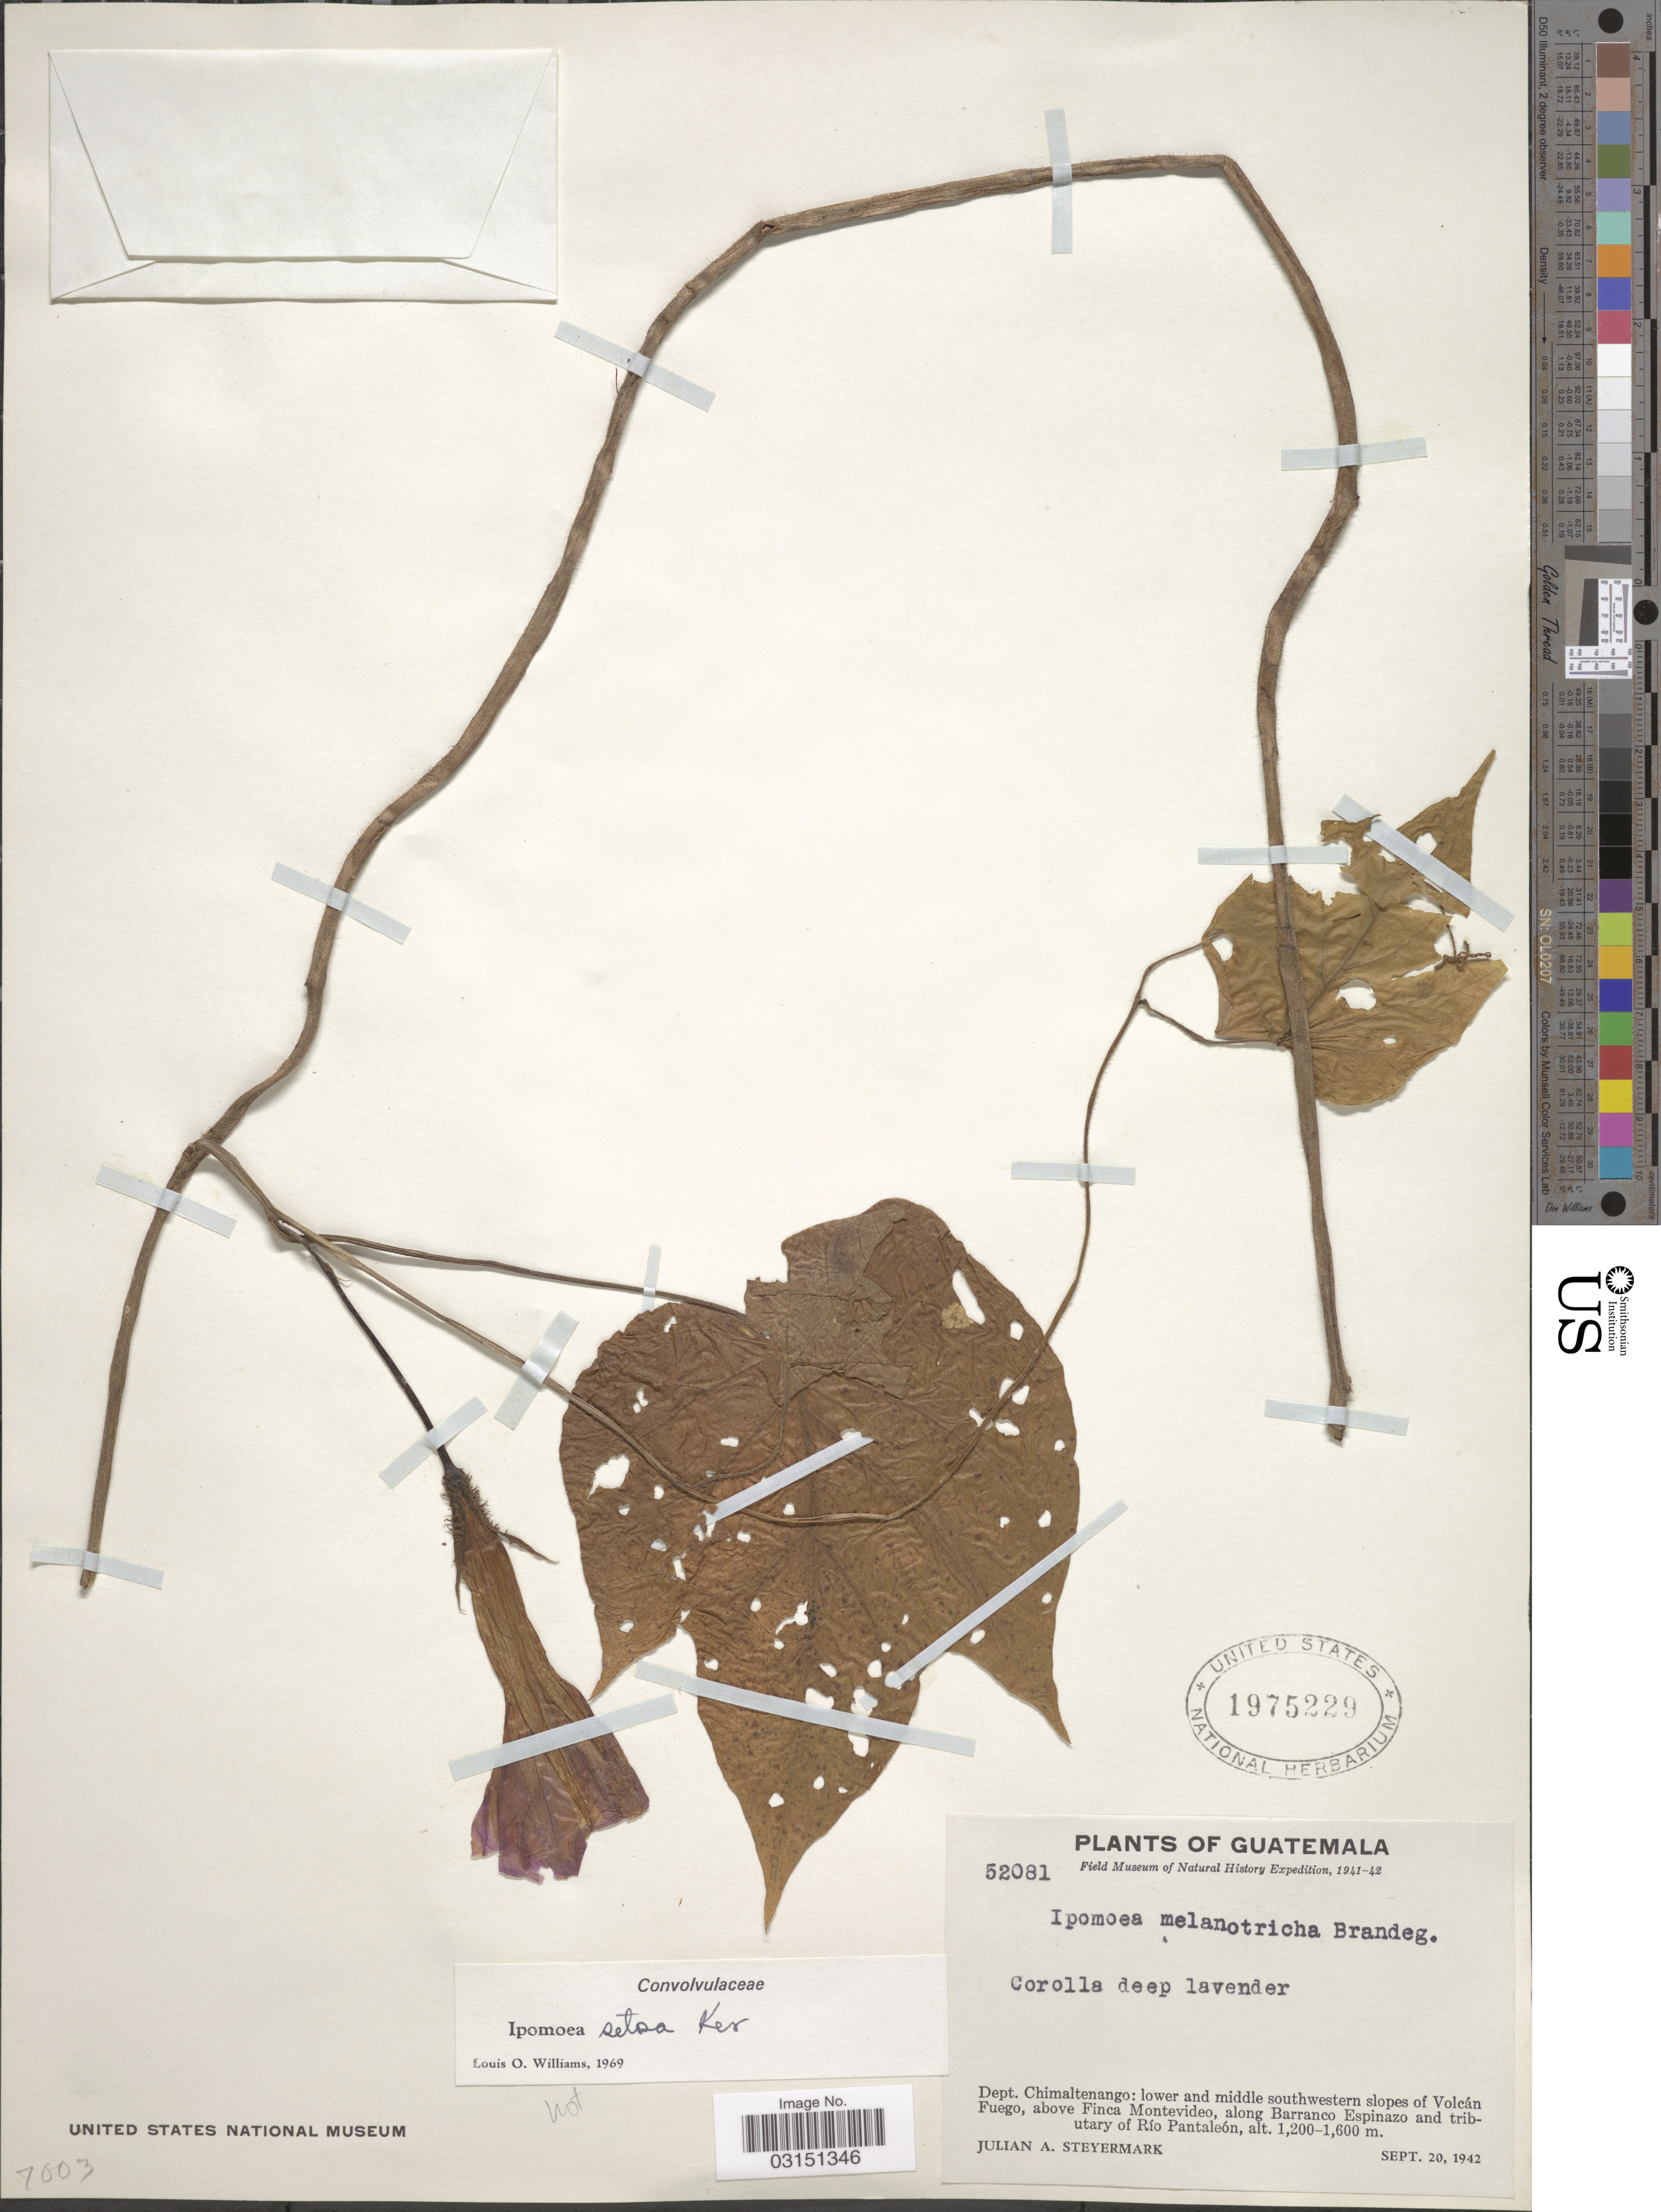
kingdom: Plantae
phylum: Tracheophyta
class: Magnoliopsida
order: Solanales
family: Convolvulaceae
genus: Ipomoea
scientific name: Ipomoea silvicola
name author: House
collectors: J. Steyermark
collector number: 52081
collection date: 1942-09-20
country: Guatemala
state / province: Chimaltenango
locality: Dept. Chimaltenango: lower and middle southwestern slopes of Volcán Fuego, above Finca Montevideo, along Barranco Espinazo and tributary of Río Pantaleón.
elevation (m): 1200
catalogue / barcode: US 1975229